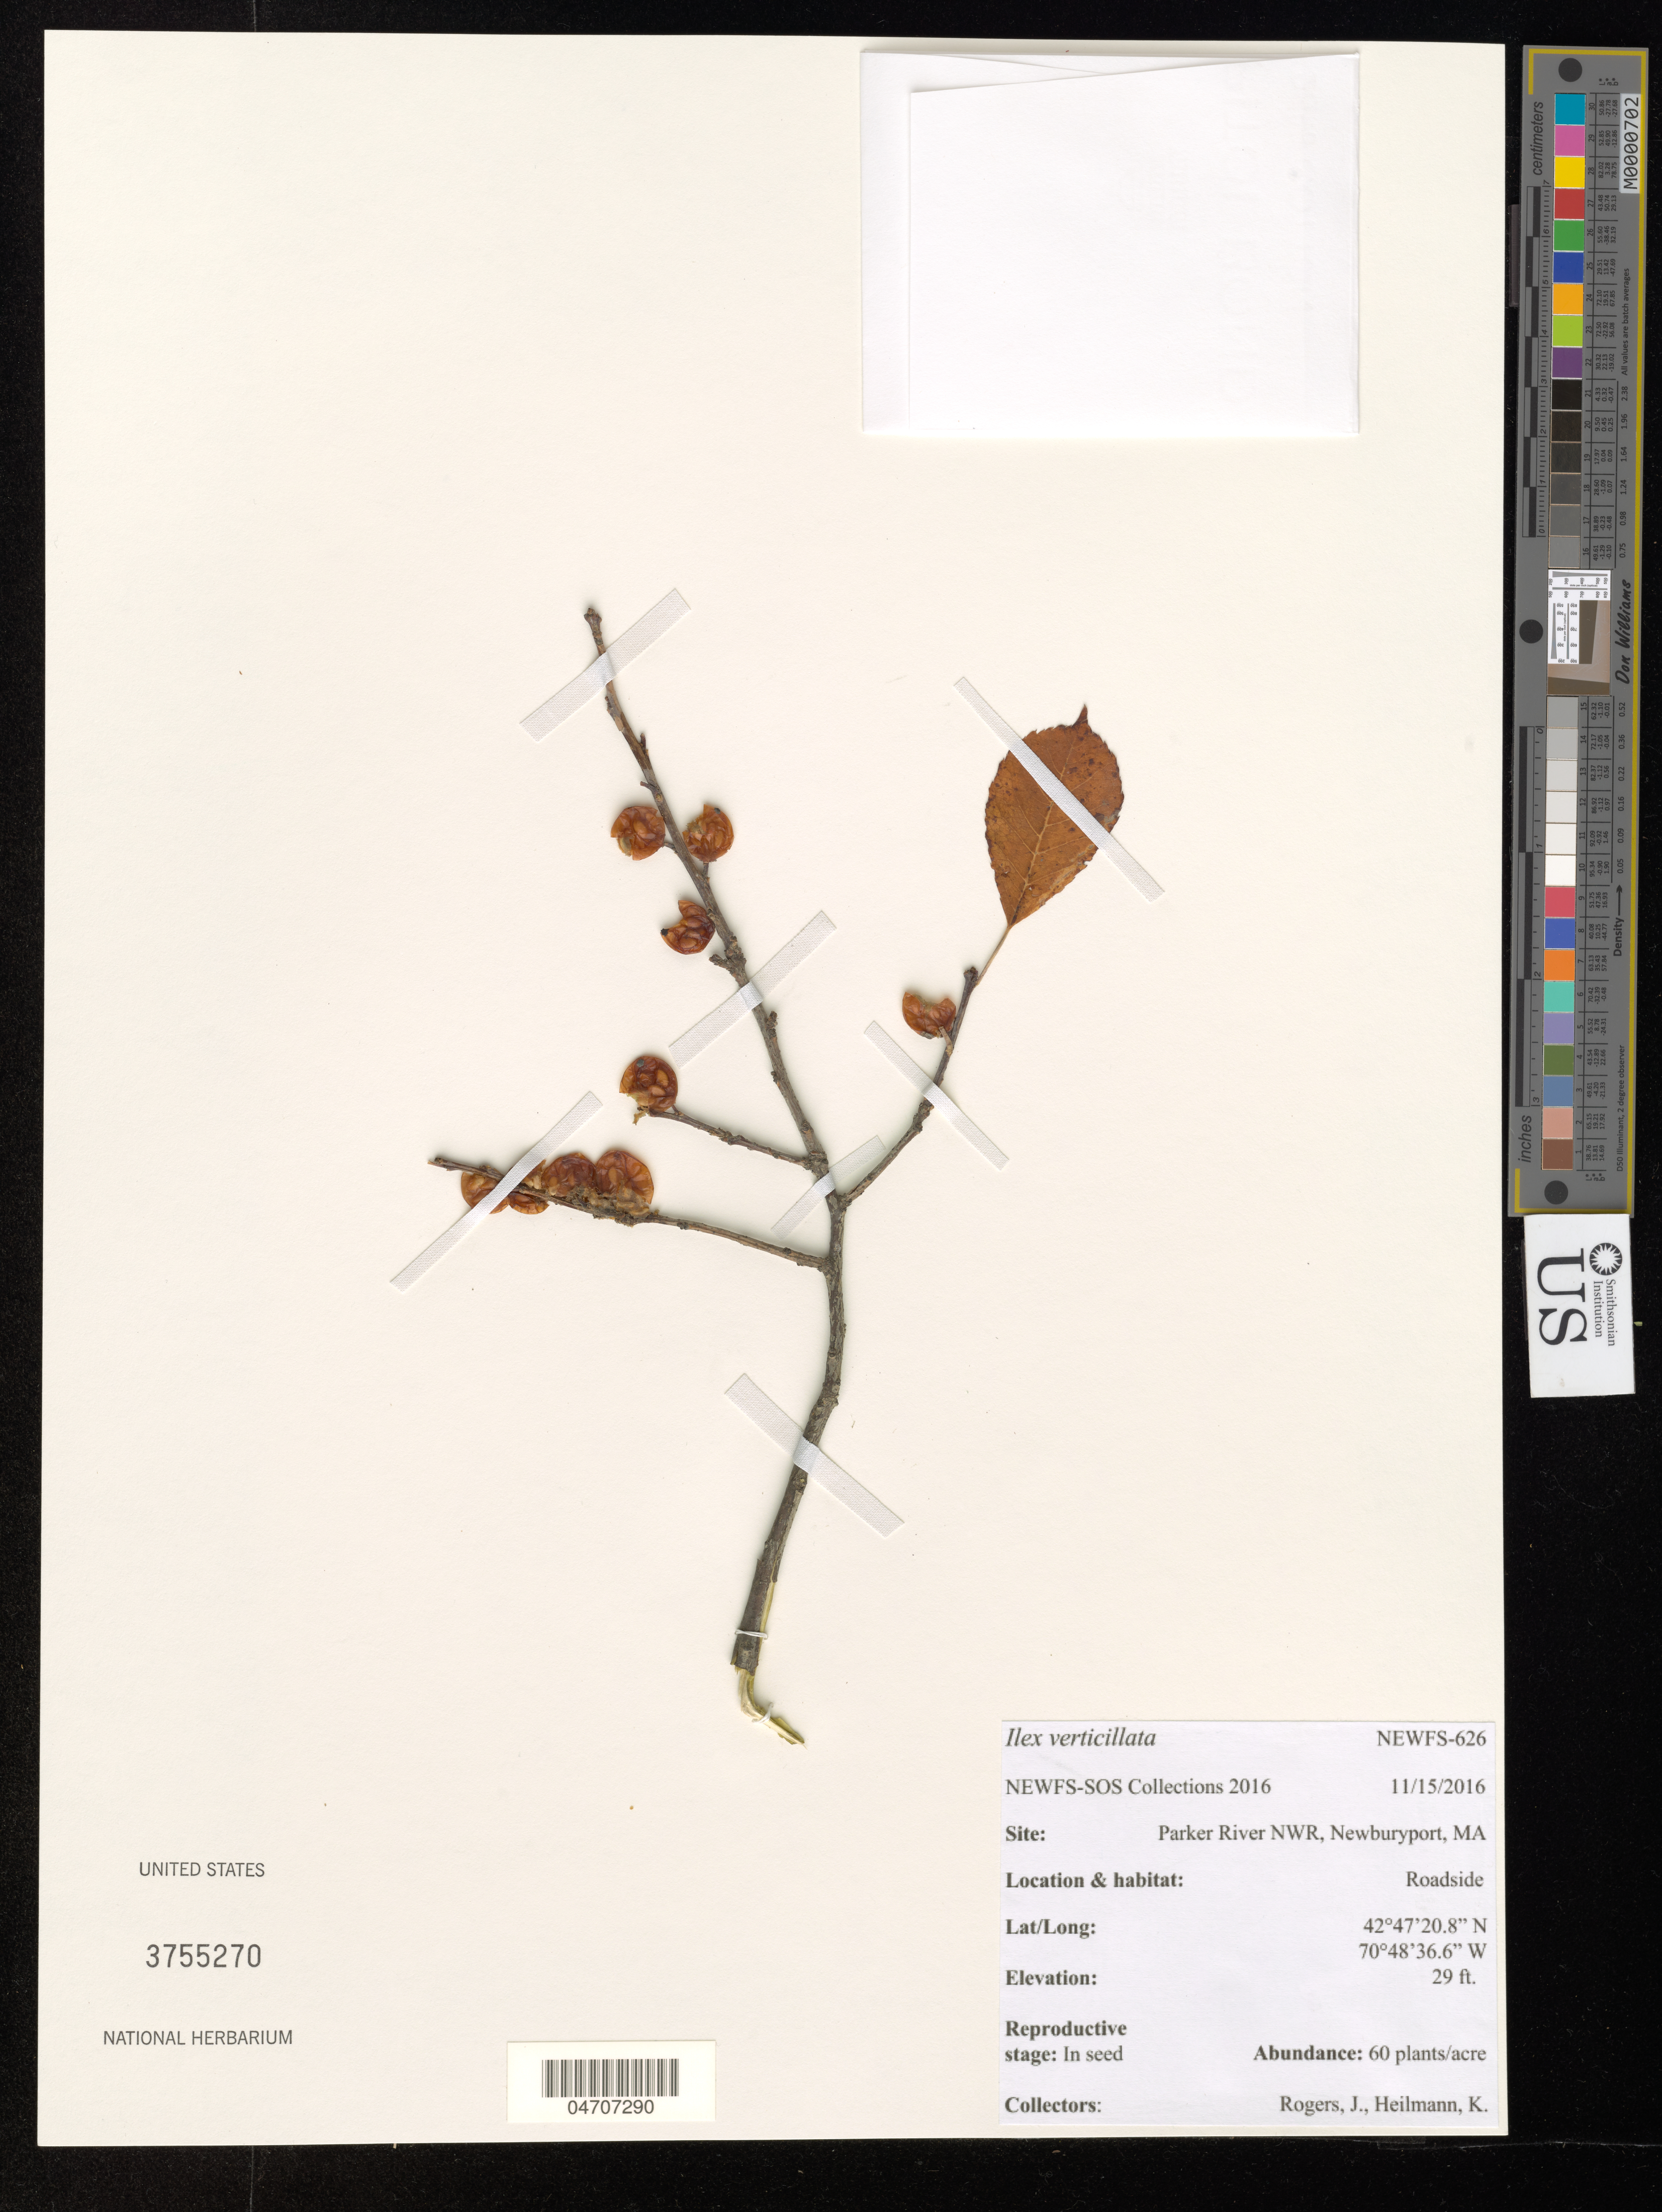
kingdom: Plantae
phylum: Tracheophyta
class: Magnoliopsida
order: Aquifoliales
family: Aquifoliaceae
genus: Ilex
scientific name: Ilex verticillata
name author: (L.) A. Gray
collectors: J. Rogers & K. Heilmann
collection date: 2016-11-15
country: United States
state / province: Massachusetts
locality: Site: Parker River NWR, Newburyport, MA.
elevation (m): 9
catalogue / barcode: US 3755270